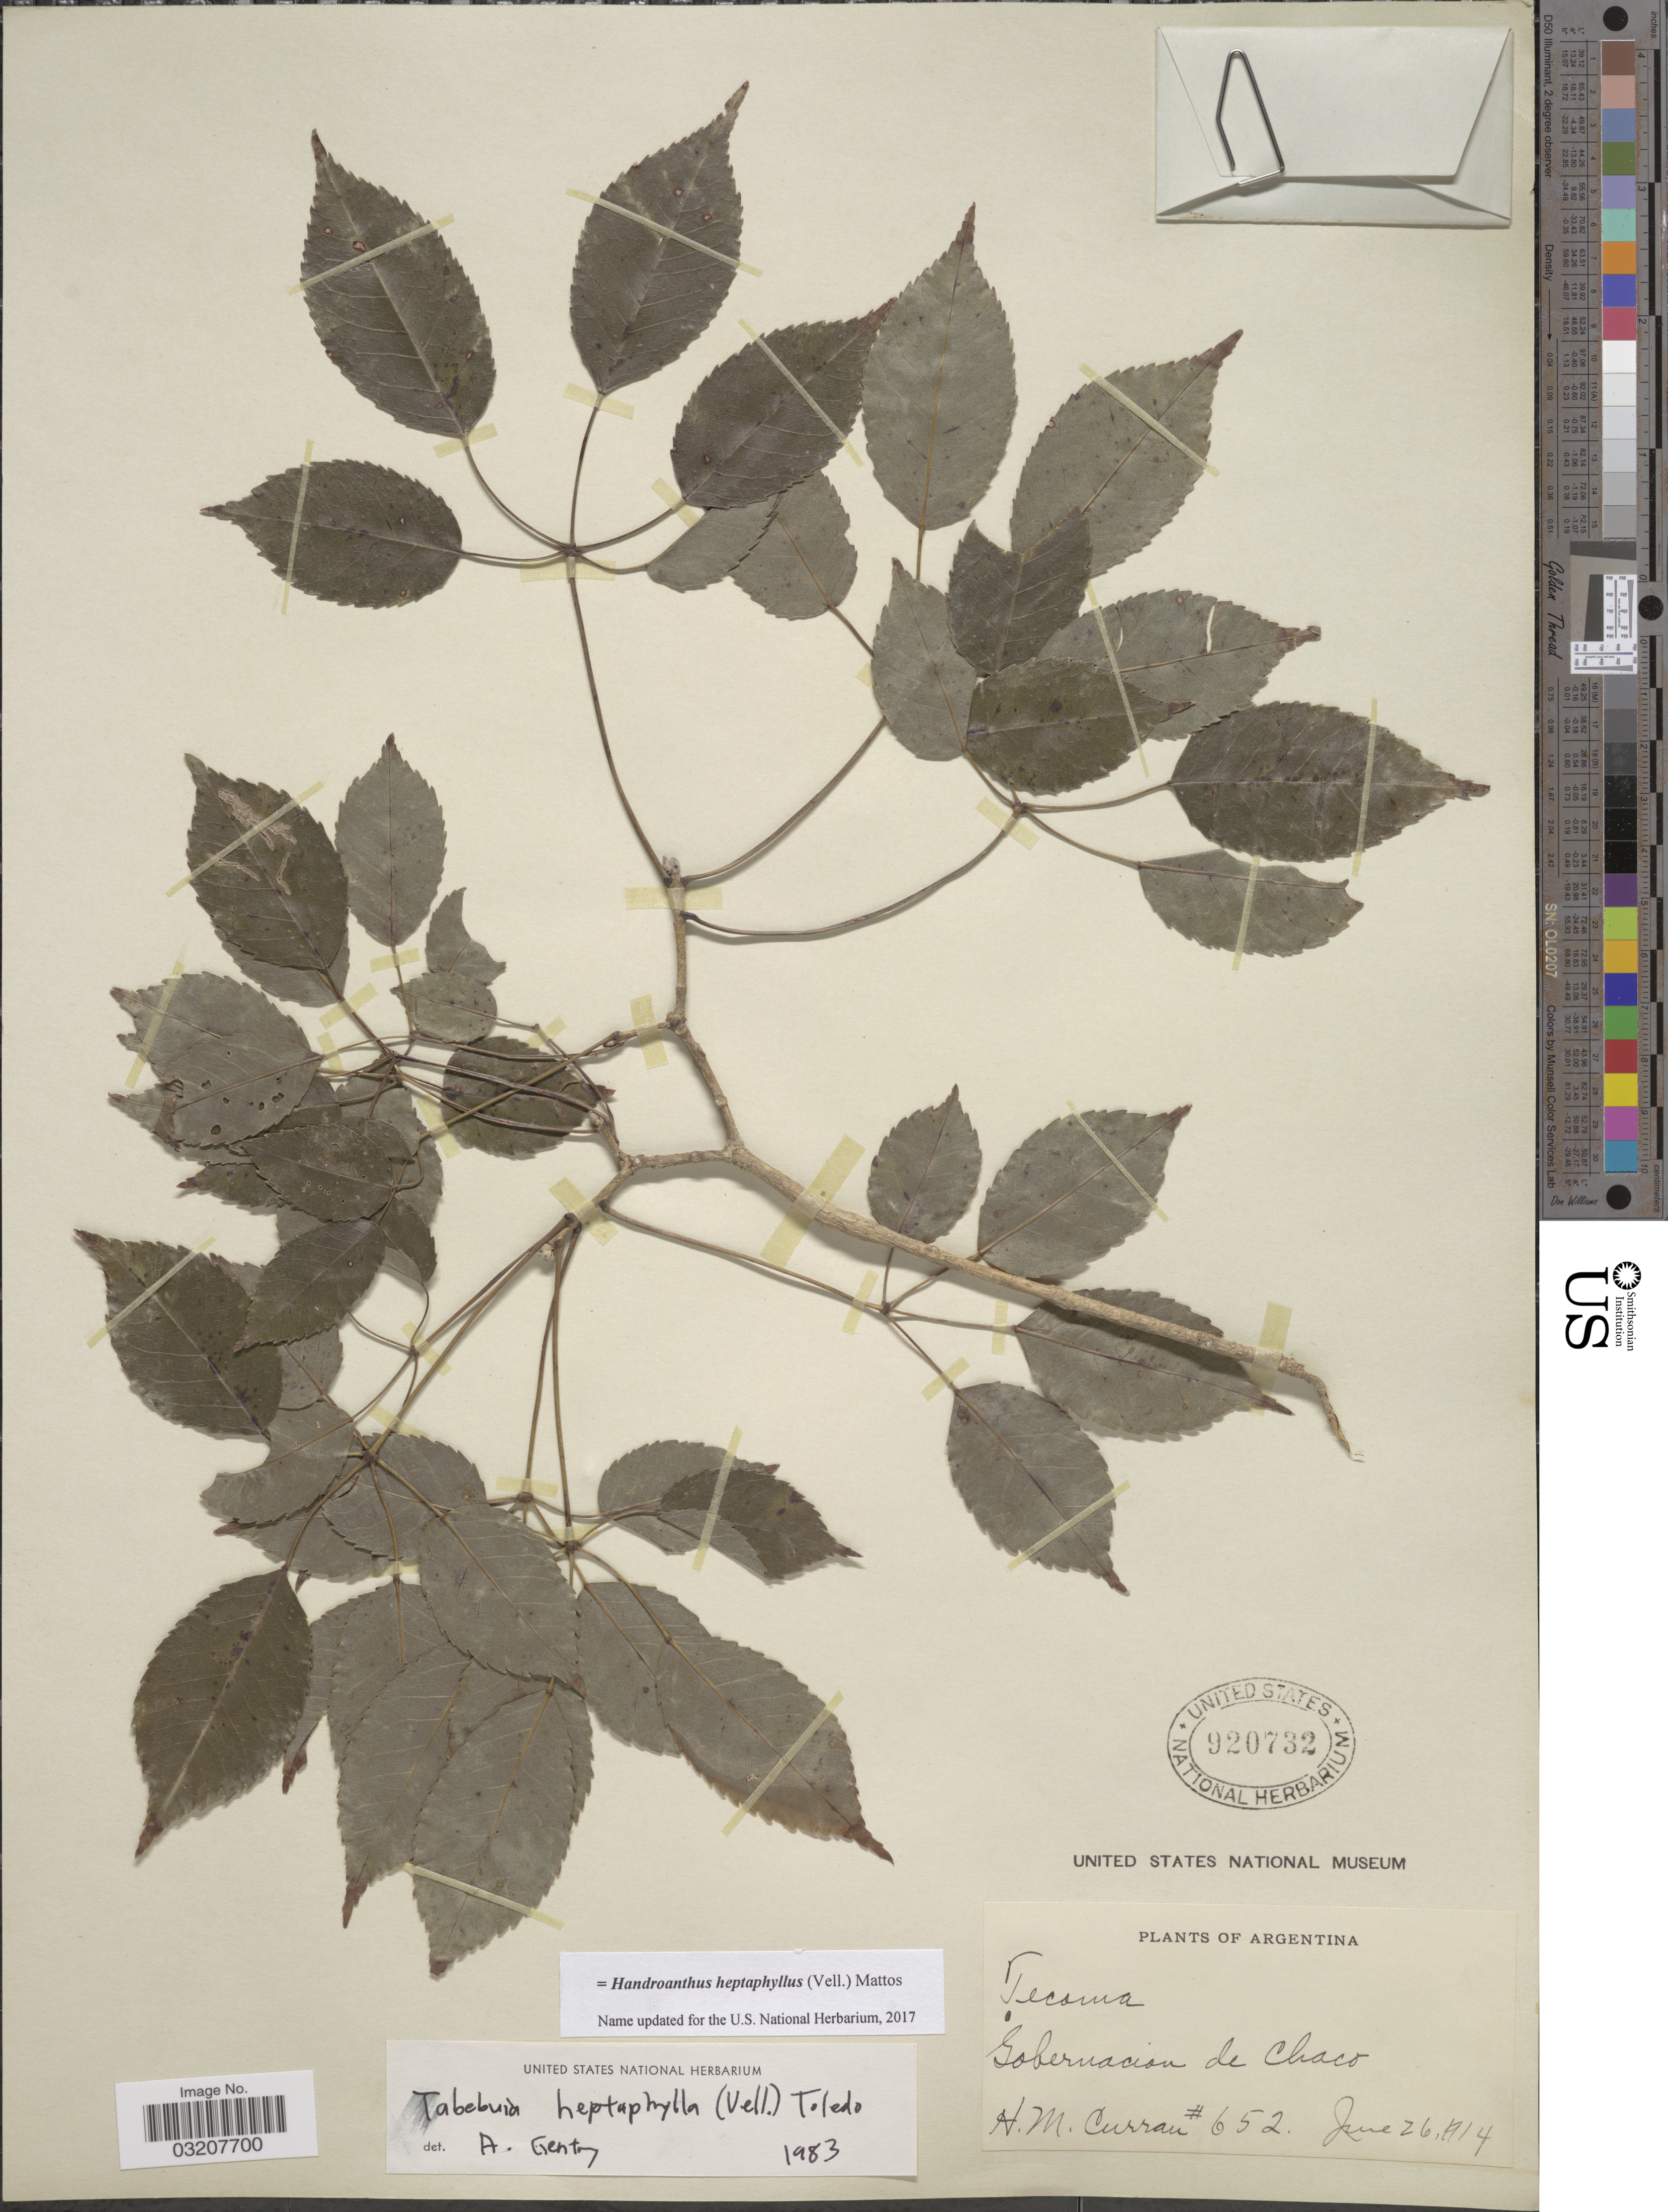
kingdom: Plantae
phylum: Tracheophyta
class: Magnoliopsida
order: Lamiales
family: Bignoniaceae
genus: Handroanthus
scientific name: Handroanthus heptaphyllus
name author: (Vell.) Mattos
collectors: H. M. Curran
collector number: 652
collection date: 1914-06-26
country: Argentina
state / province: Chaco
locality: Gobernacion de Chaco.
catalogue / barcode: US 920732